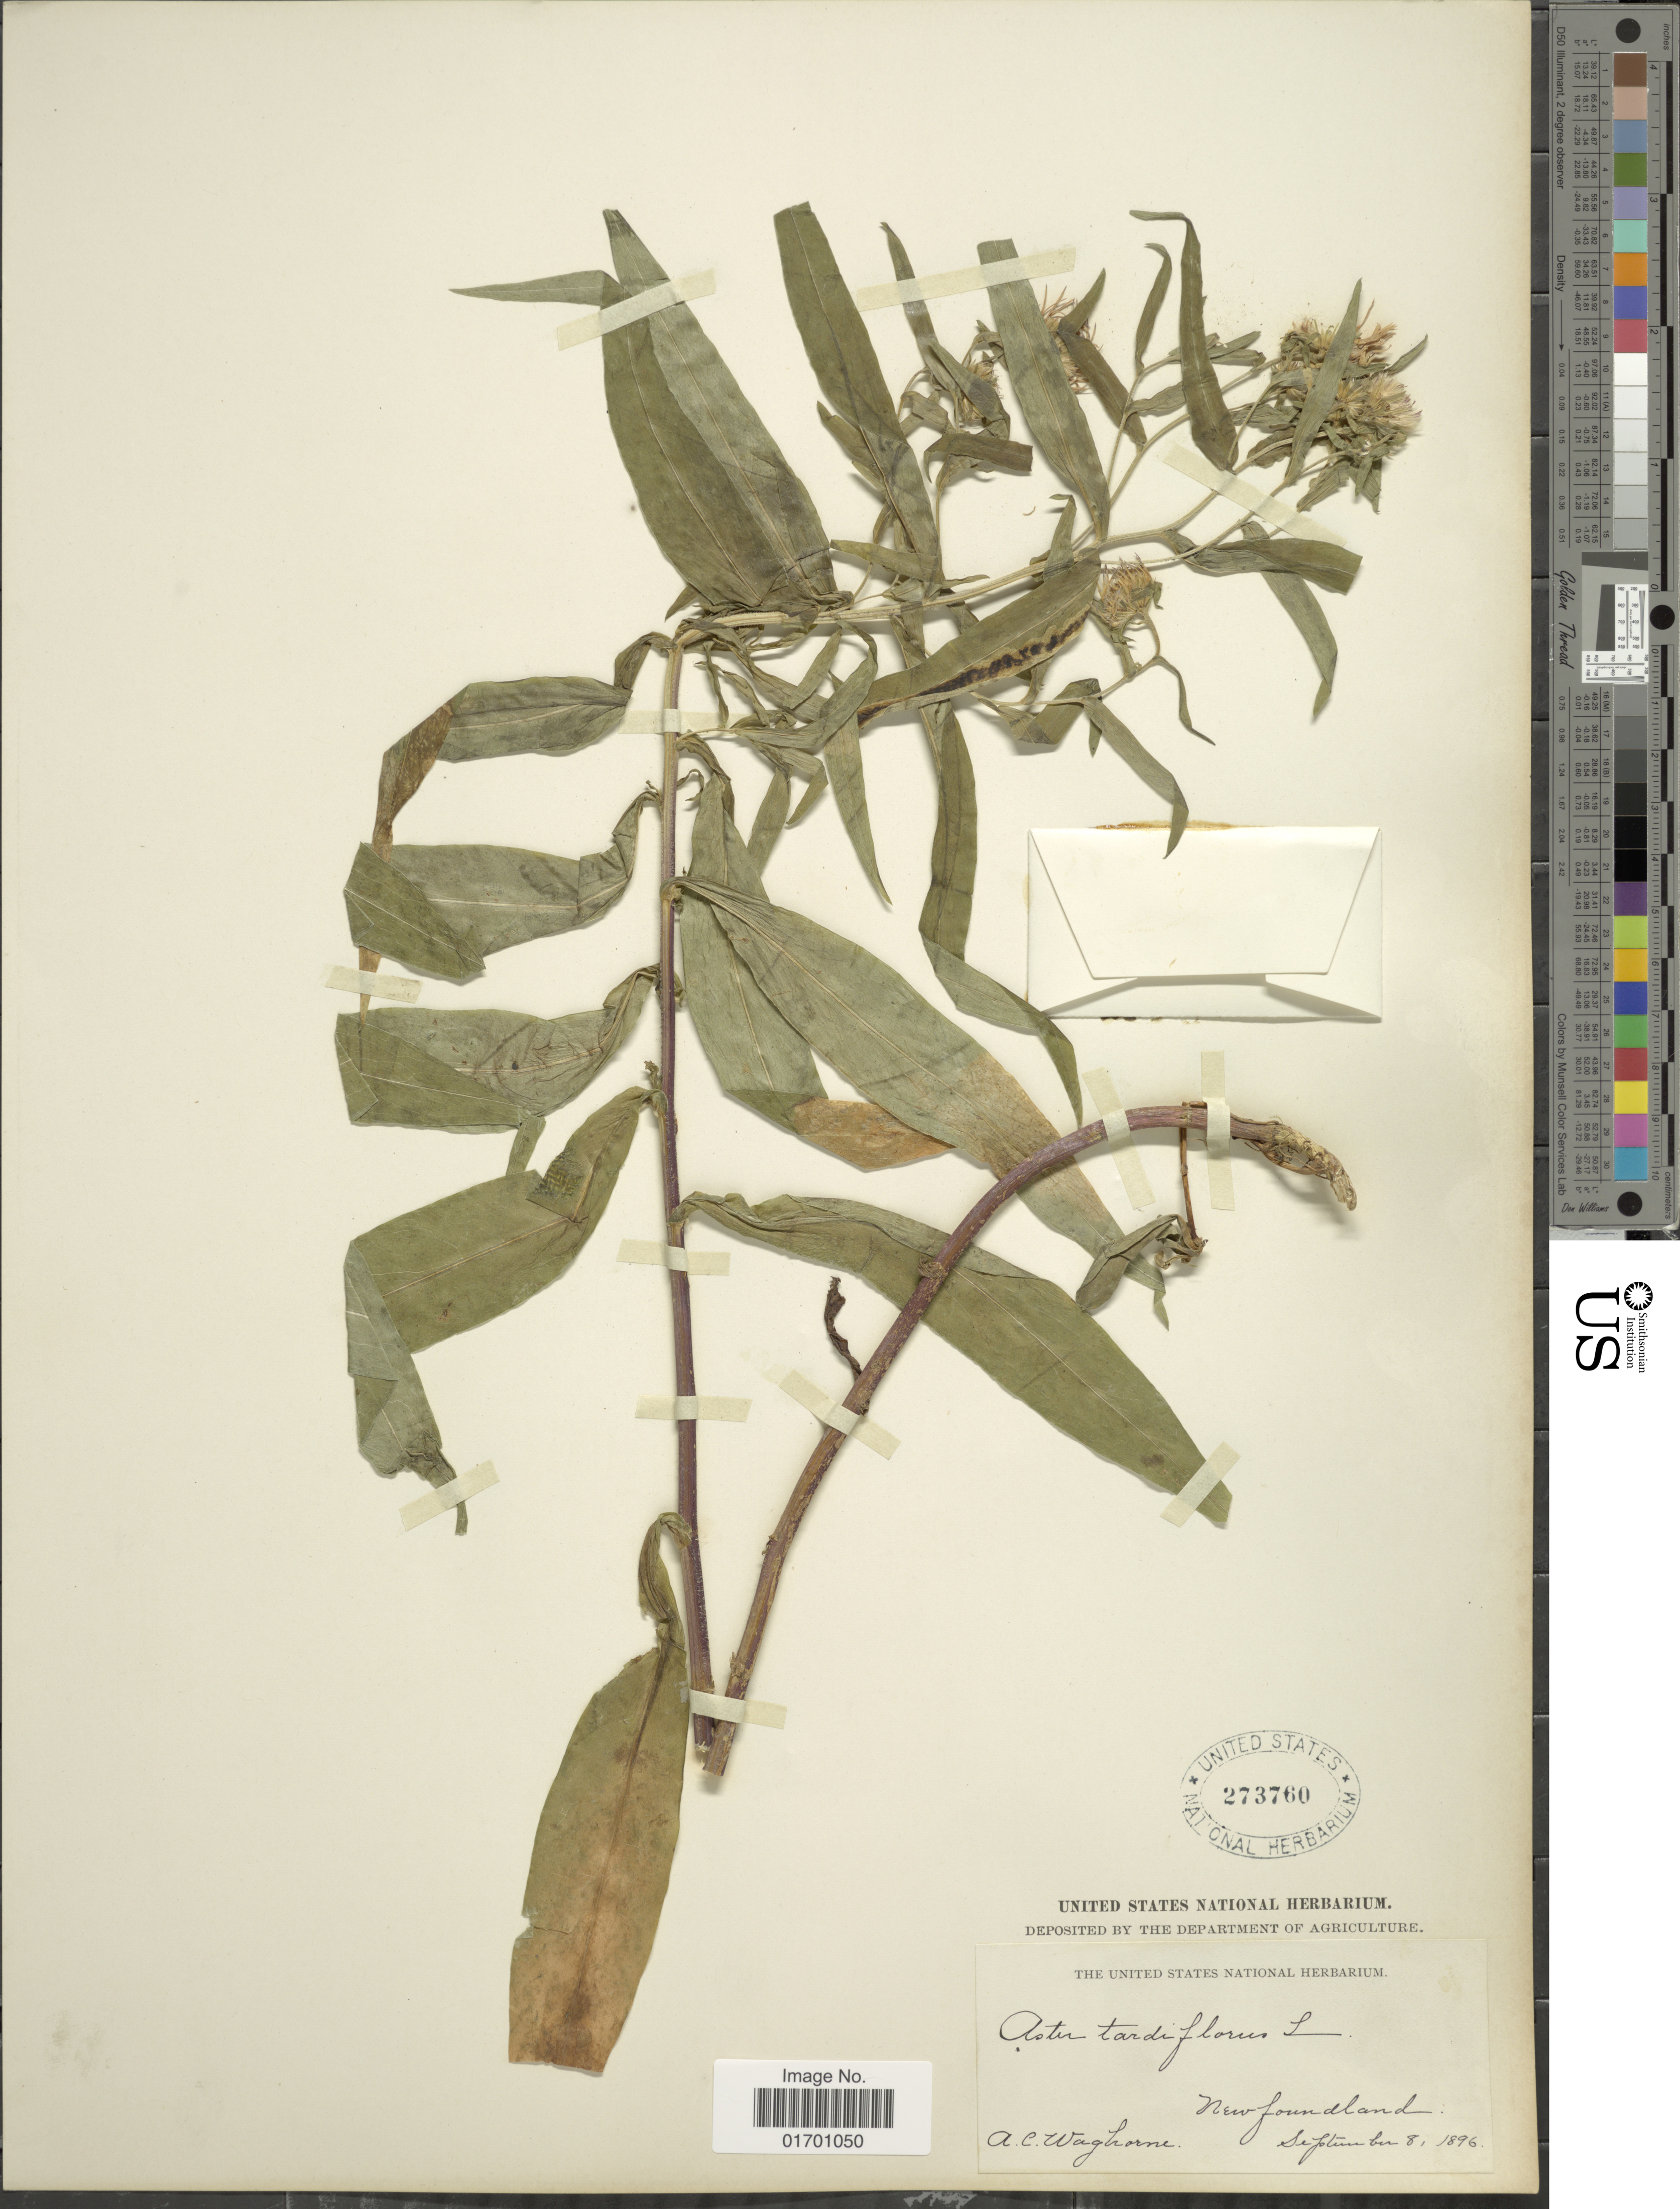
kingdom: Plantae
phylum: Tracheophyta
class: Magnoliopsida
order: Asterales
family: Asteraceae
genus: Symphyotrichum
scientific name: Symphyotrichum novi-belgii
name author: (L.) G.L. Nesom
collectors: A. Waghorne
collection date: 1896-09-08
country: Canada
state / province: Newfoundland and Labrador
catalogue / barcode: US 273760